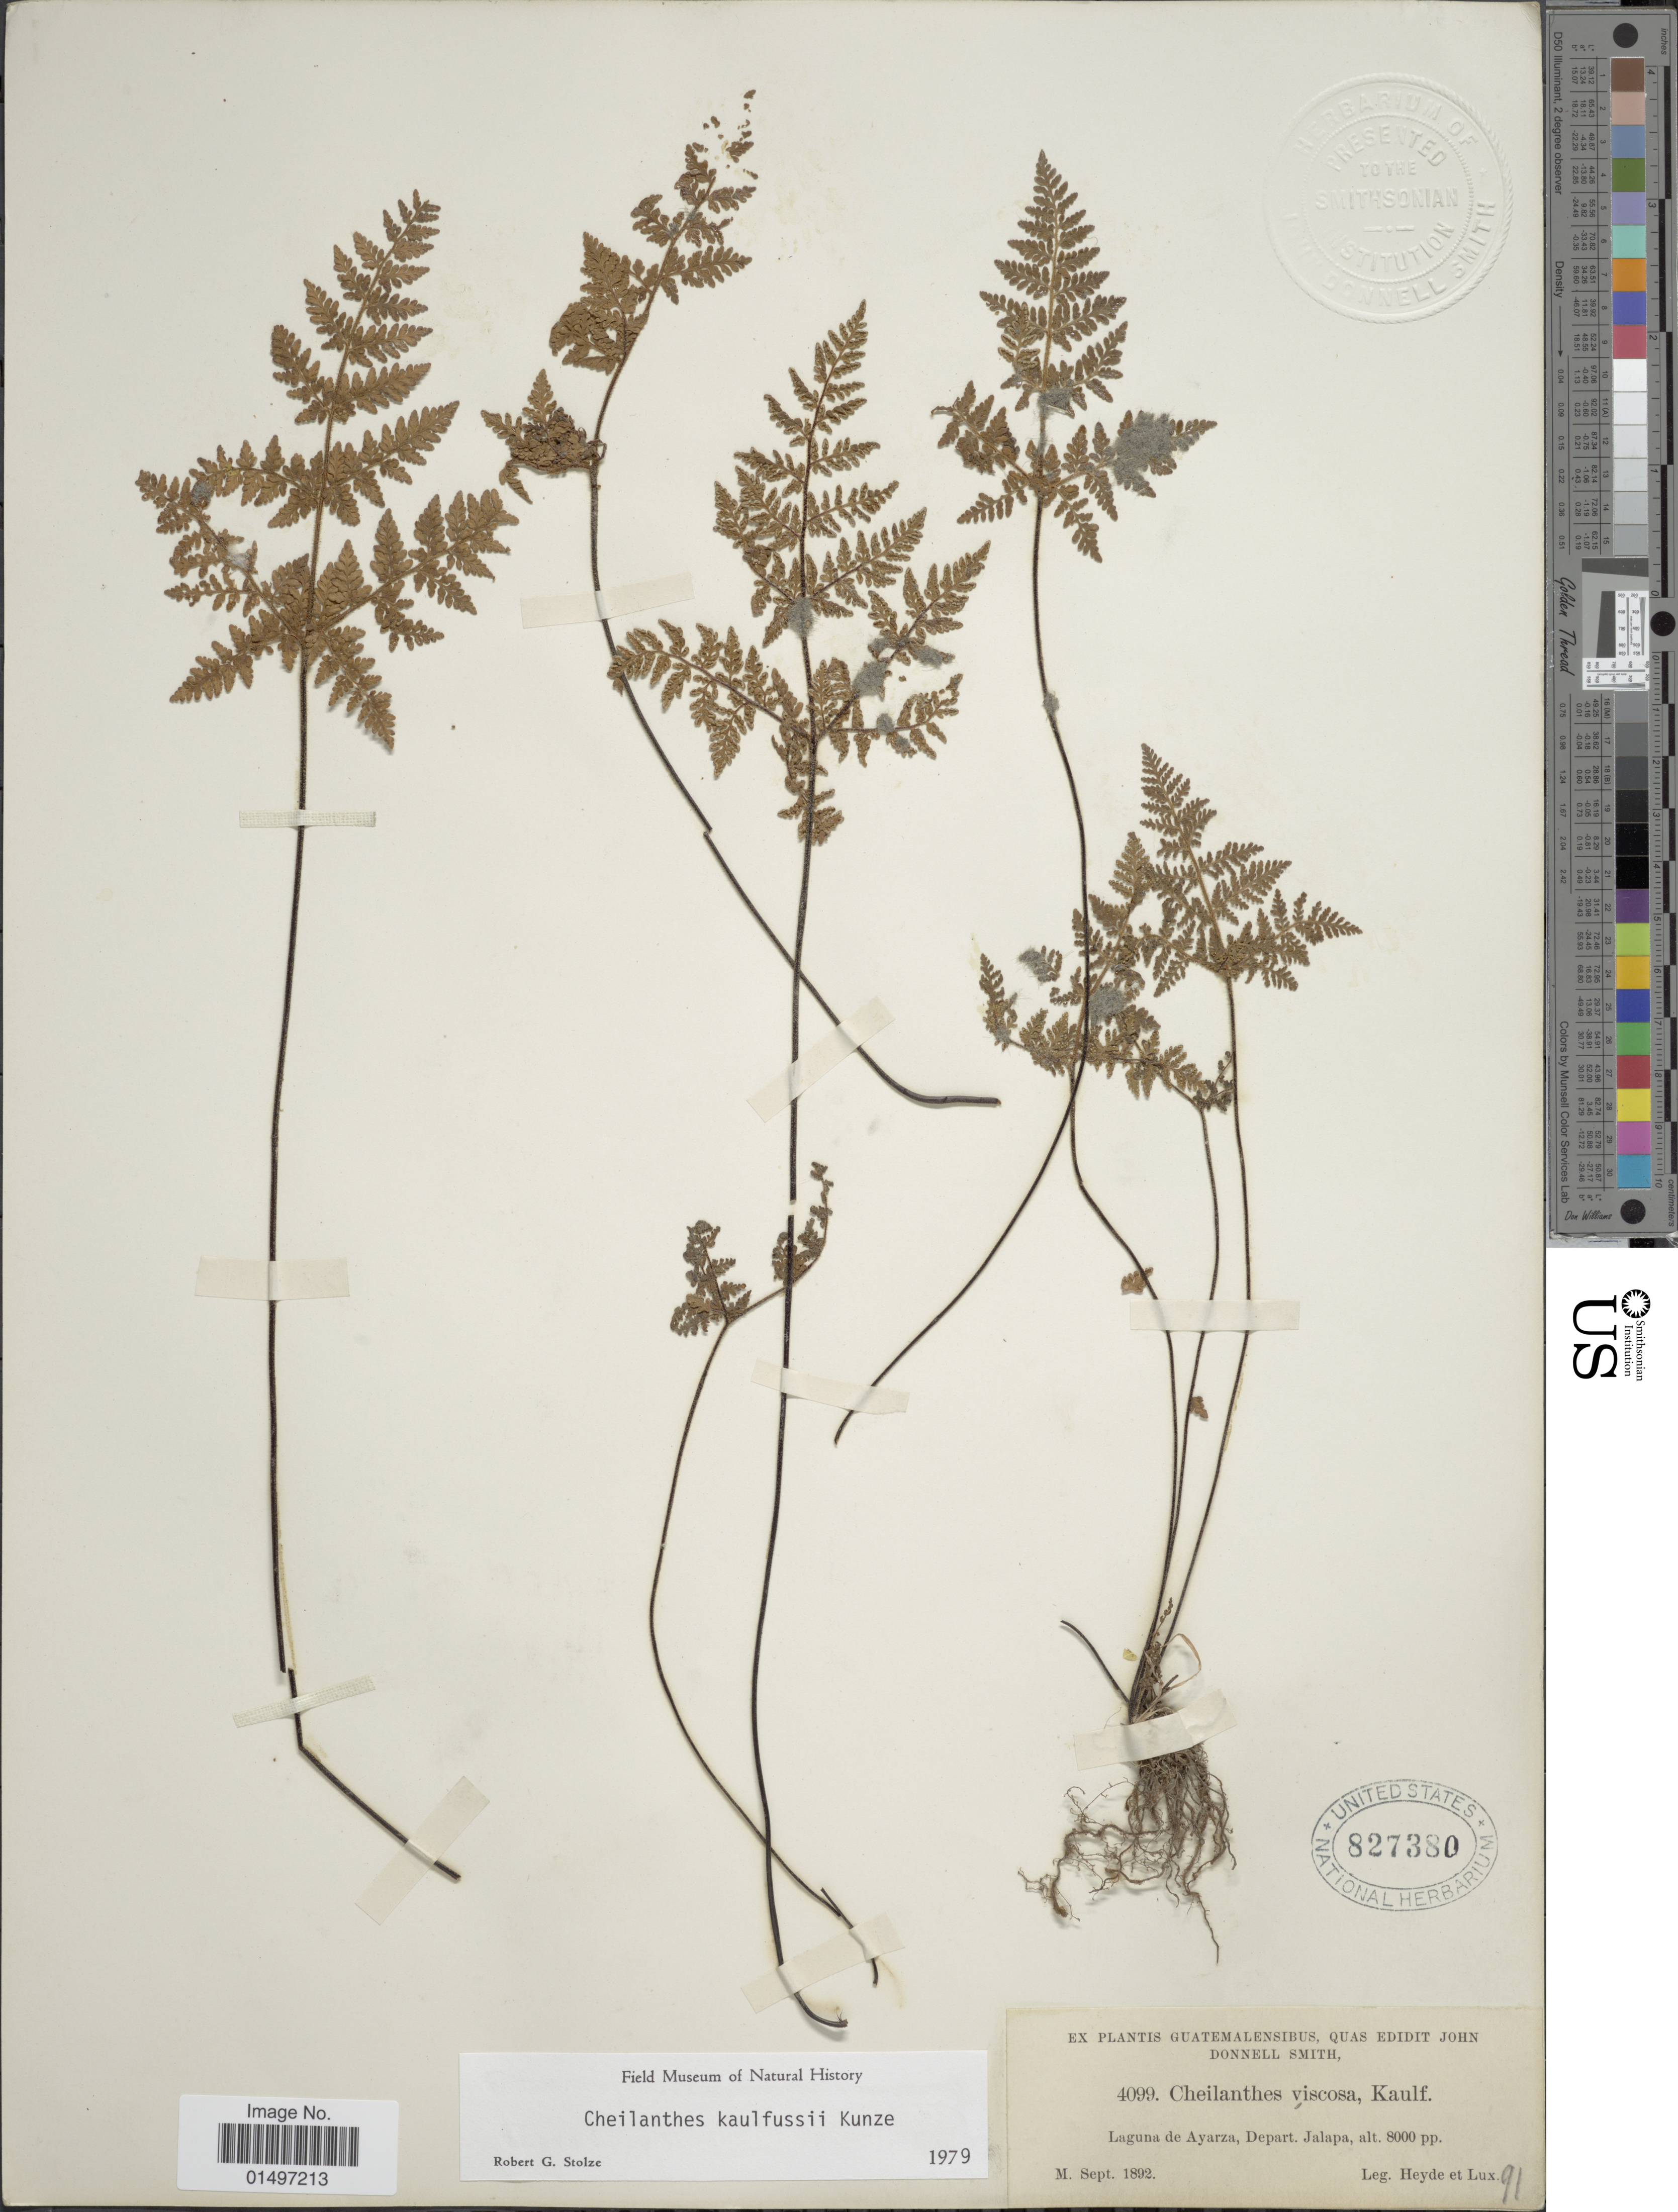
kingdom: Plantae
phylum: Tracheophyta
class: Polypodiopsida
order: Polypodiales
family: Pteridaceae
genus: Gaga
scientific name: Gaga kaulfussii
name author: (Kunze) Fay W. Li & Windham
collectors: Heyde & Lux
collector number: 4099/91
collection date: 1892-09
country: Guatemala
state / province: Jalapa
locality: Guatemala, Laguna de Ayarza, Depart, Jalapa.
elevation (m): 2438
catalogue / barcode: US 827380